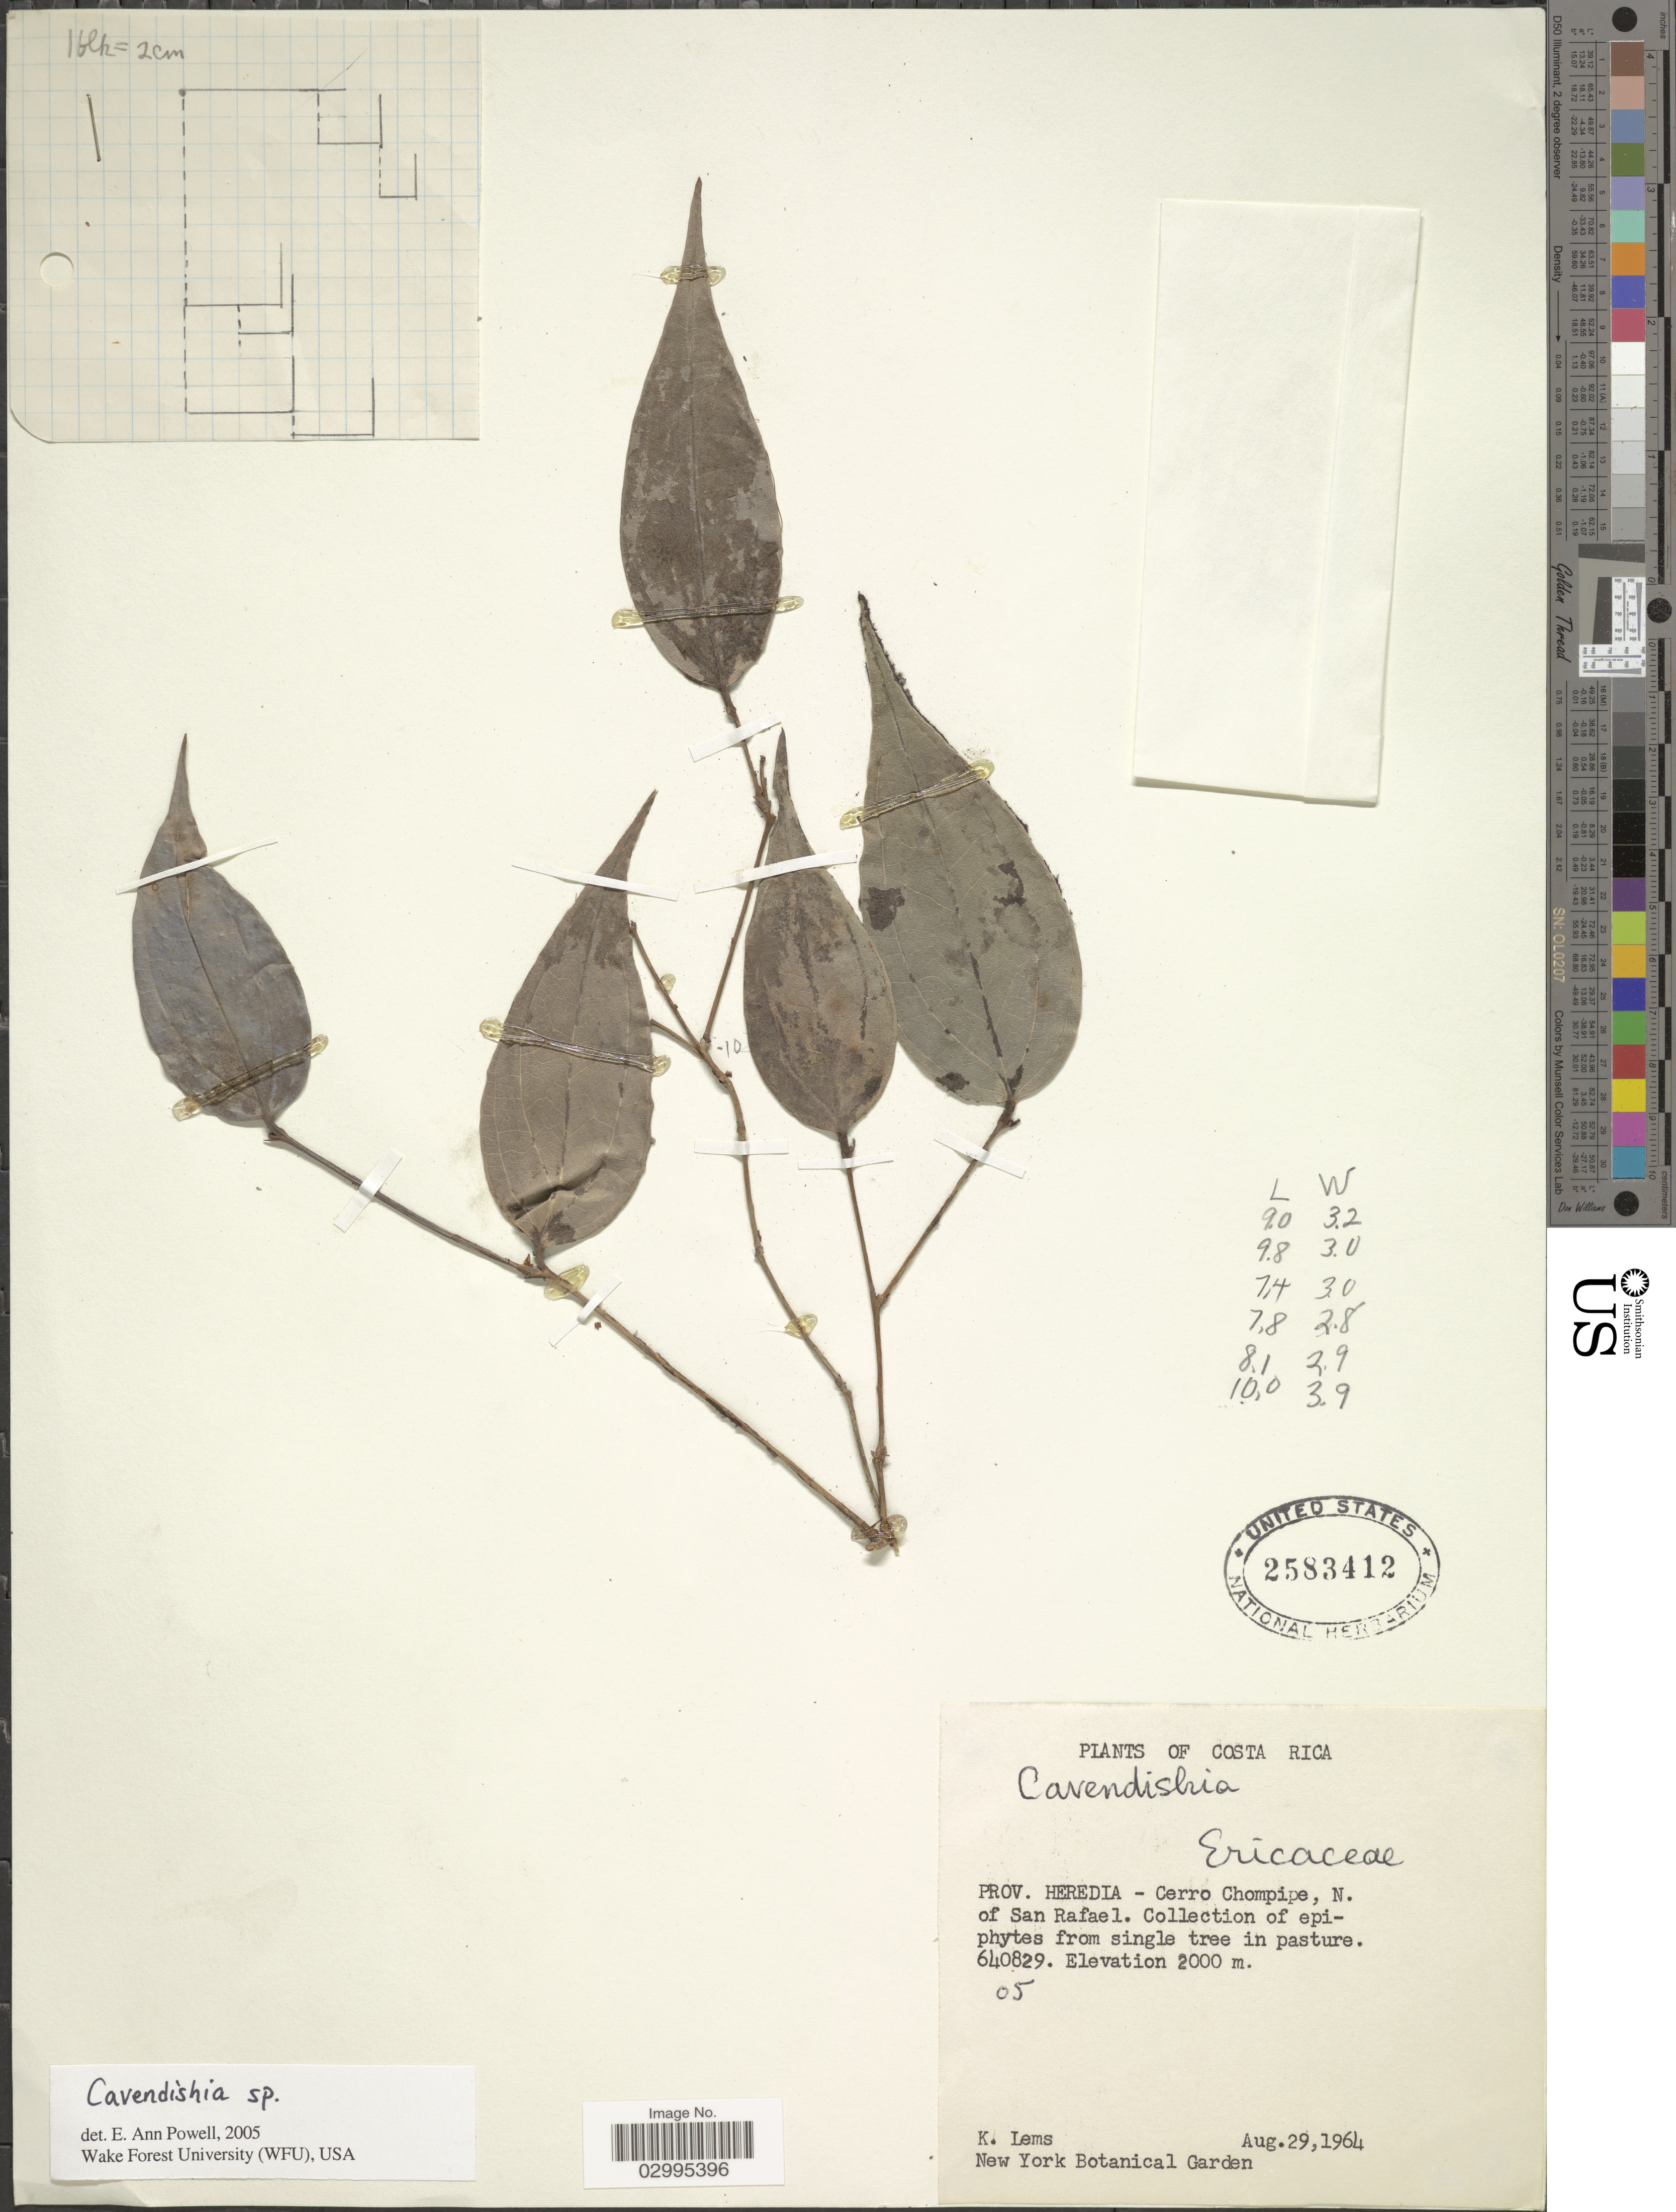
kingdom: Plantae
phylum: Tracheophyta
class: Magnoliopsida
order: Ericales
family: Ericaceae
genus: Cavendishia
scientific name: Cavendishia sp.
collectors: K. Lems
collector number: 64082905?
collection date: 1964-08-29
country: Costa Rica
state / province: Heredia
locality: Cerro Chompipe, N. of San Rafael.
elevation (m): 2000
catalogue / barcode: US 2583412